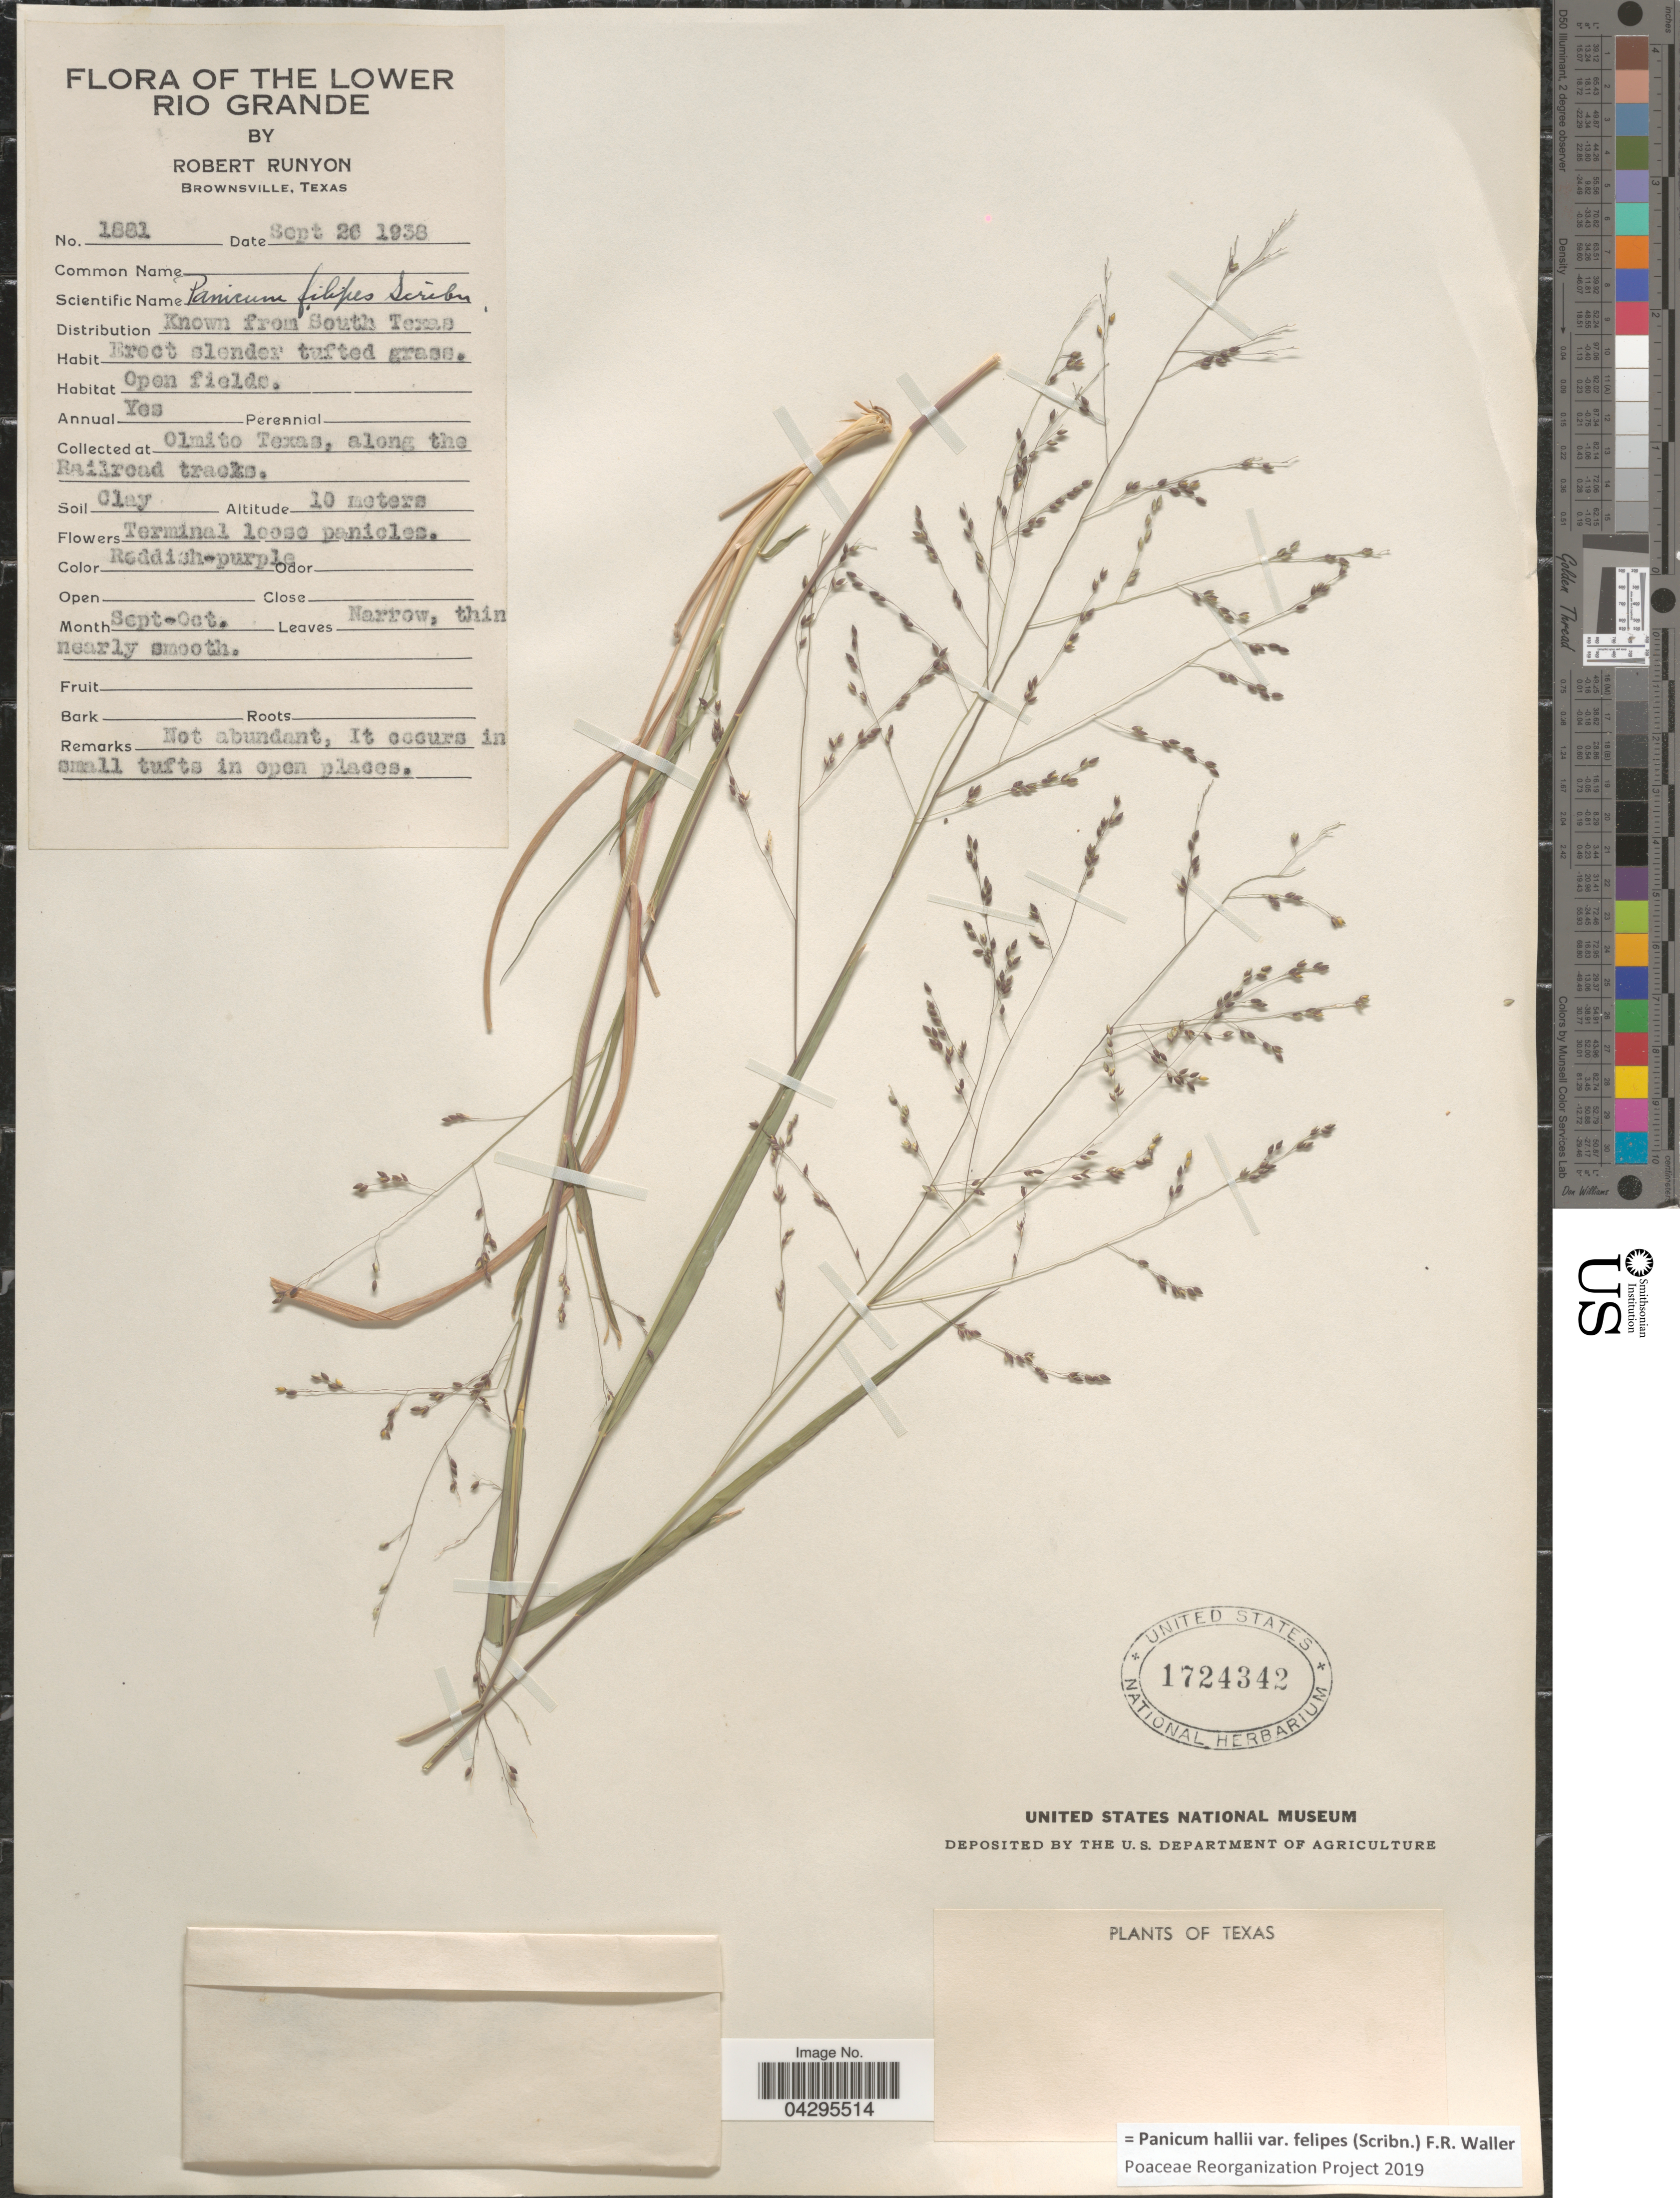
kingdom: Plantae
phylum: Tracheophyta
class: Liliopsida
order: Poales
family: Poaceae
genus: Panicum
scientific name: Panicum hallii var. felipes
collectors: R. Runyon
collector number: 1881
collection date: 1938-09-26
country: United States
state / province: Texas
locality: The Lower Rio Grande. Known from South Texas. At Olmito Texas, along the Railroad tracks.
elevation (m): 10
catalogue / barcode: US 1724342